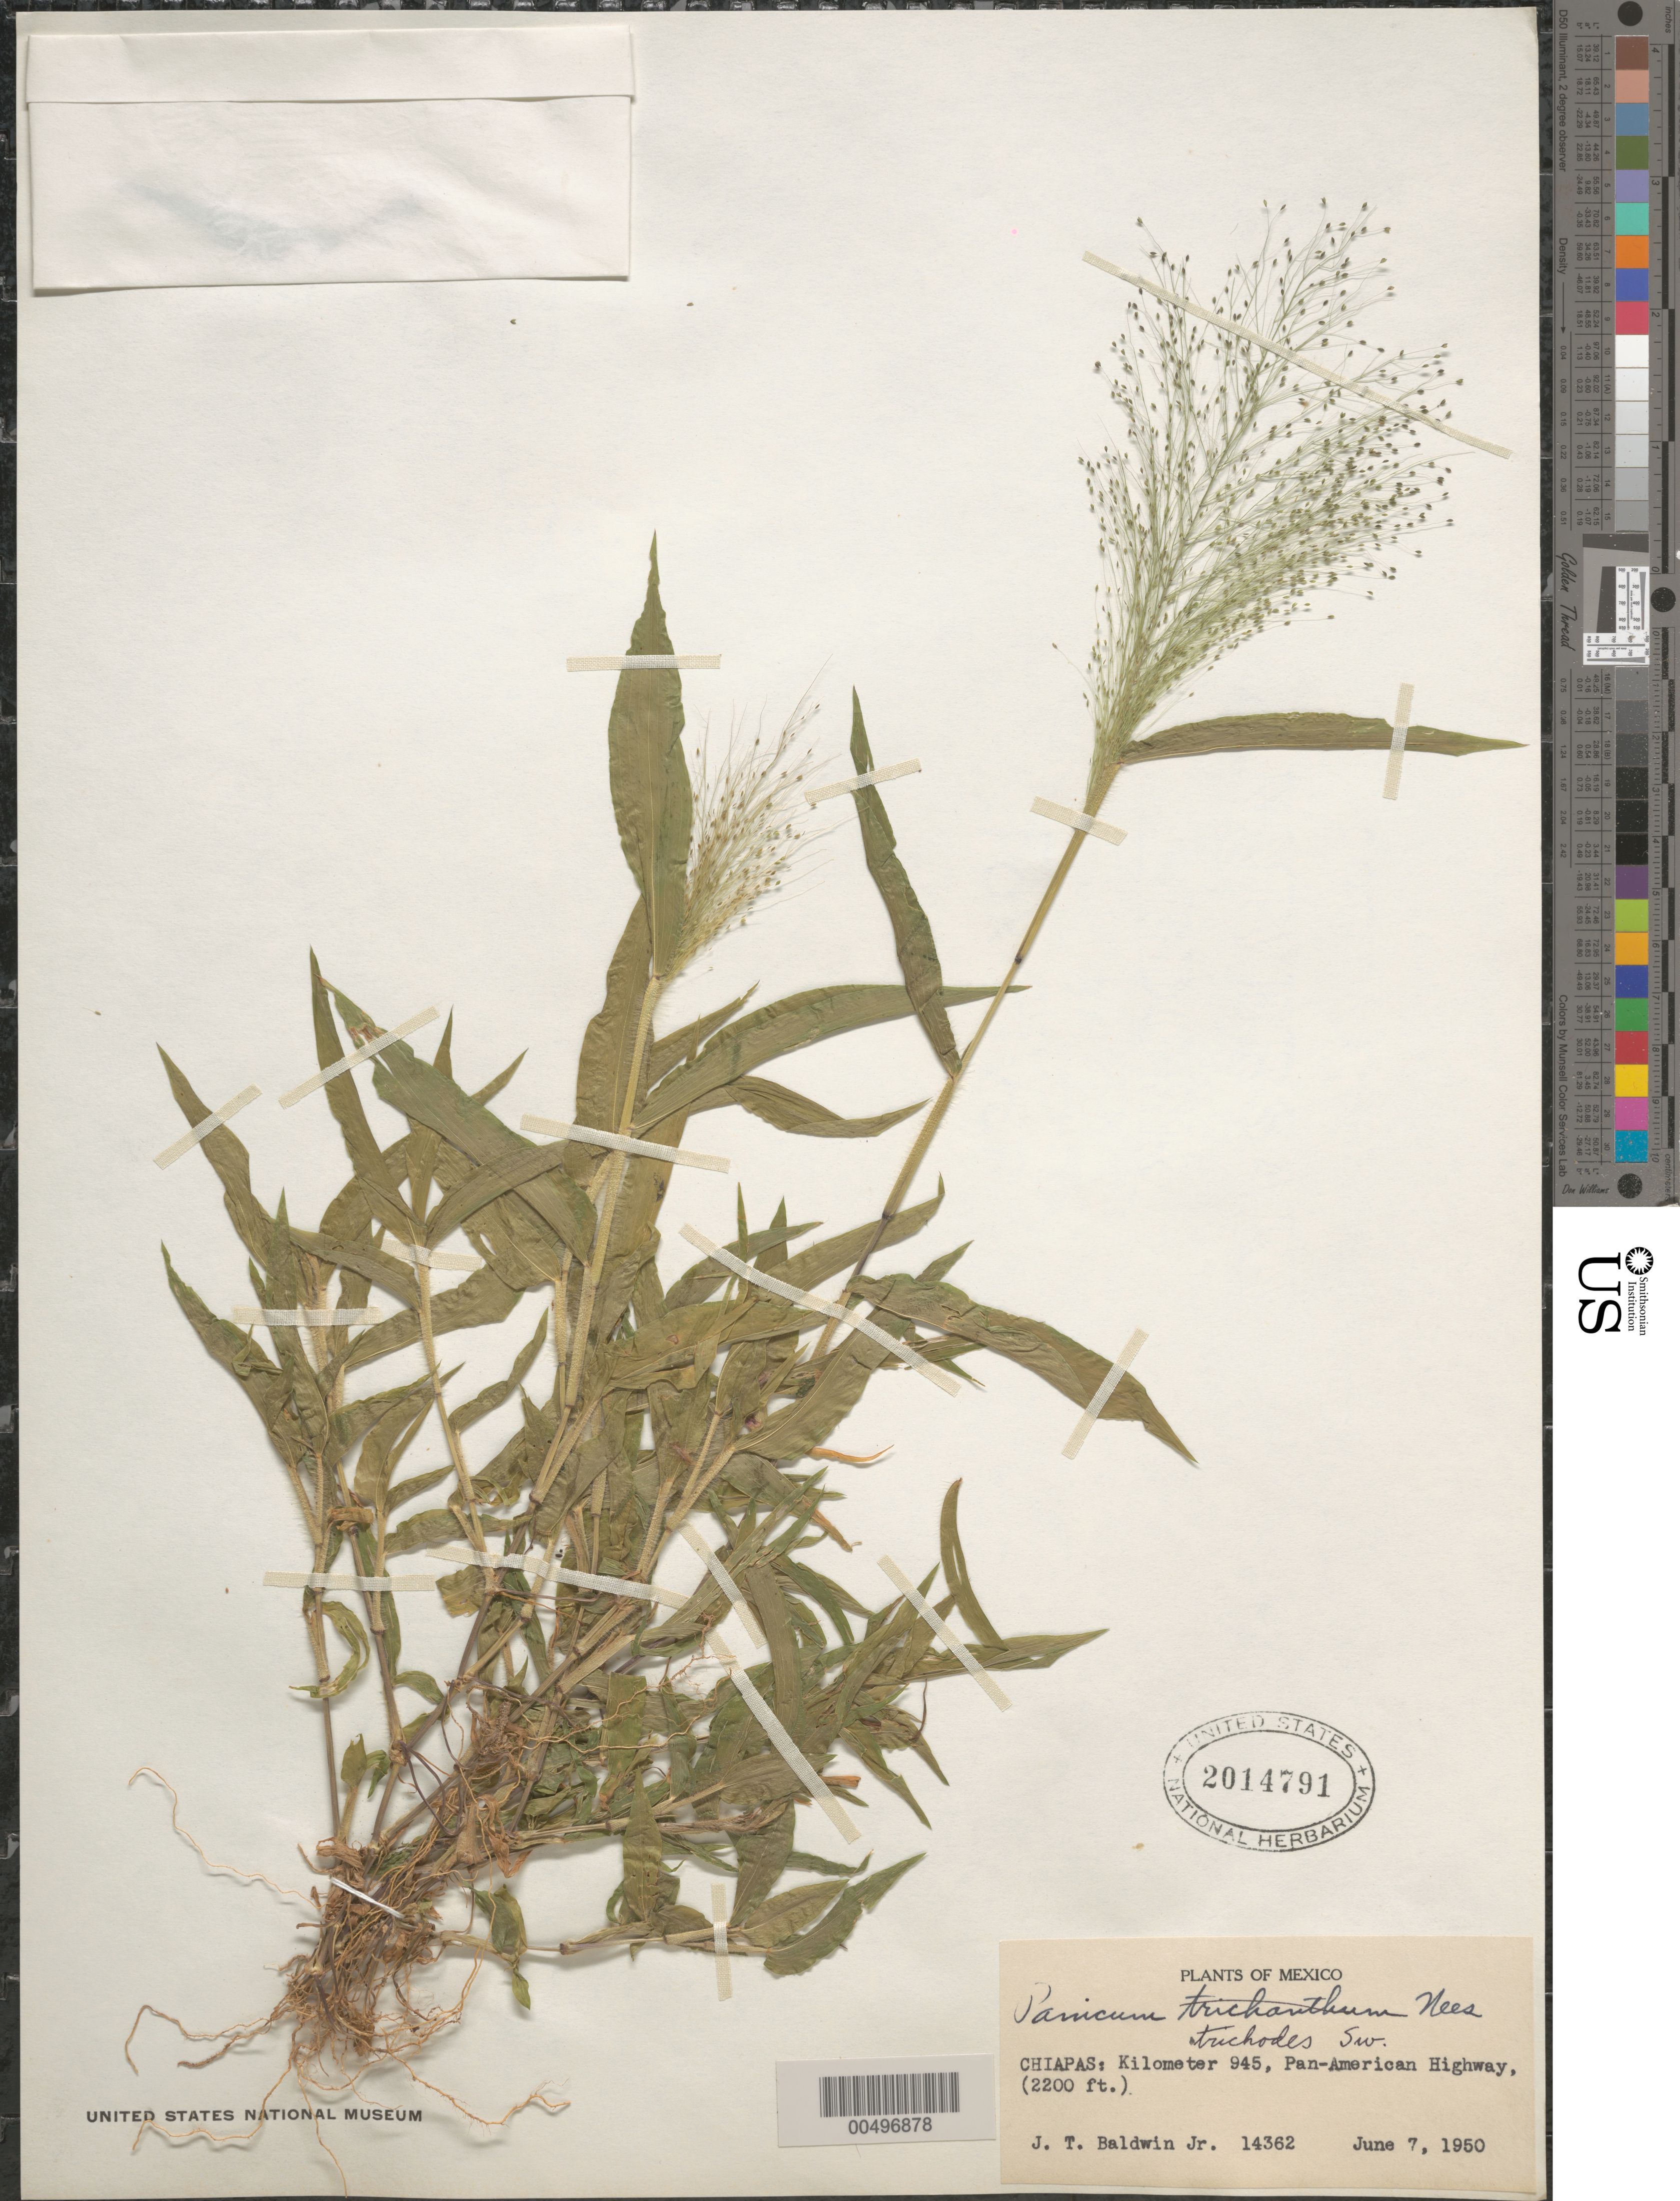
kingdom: Plantae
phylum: Tracheophyta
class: Liliopsida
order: Poales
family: Poaceae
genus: Panicum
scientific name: Panicum trichoides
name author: Sw.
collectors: J. T. Baldwin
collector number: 14362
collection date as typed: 7 Jun 1950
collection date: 1950-06-07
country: Mexico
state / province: Chiapas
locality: Km 945, Pan-American Hwy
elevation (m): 671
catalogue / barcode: US 2014791